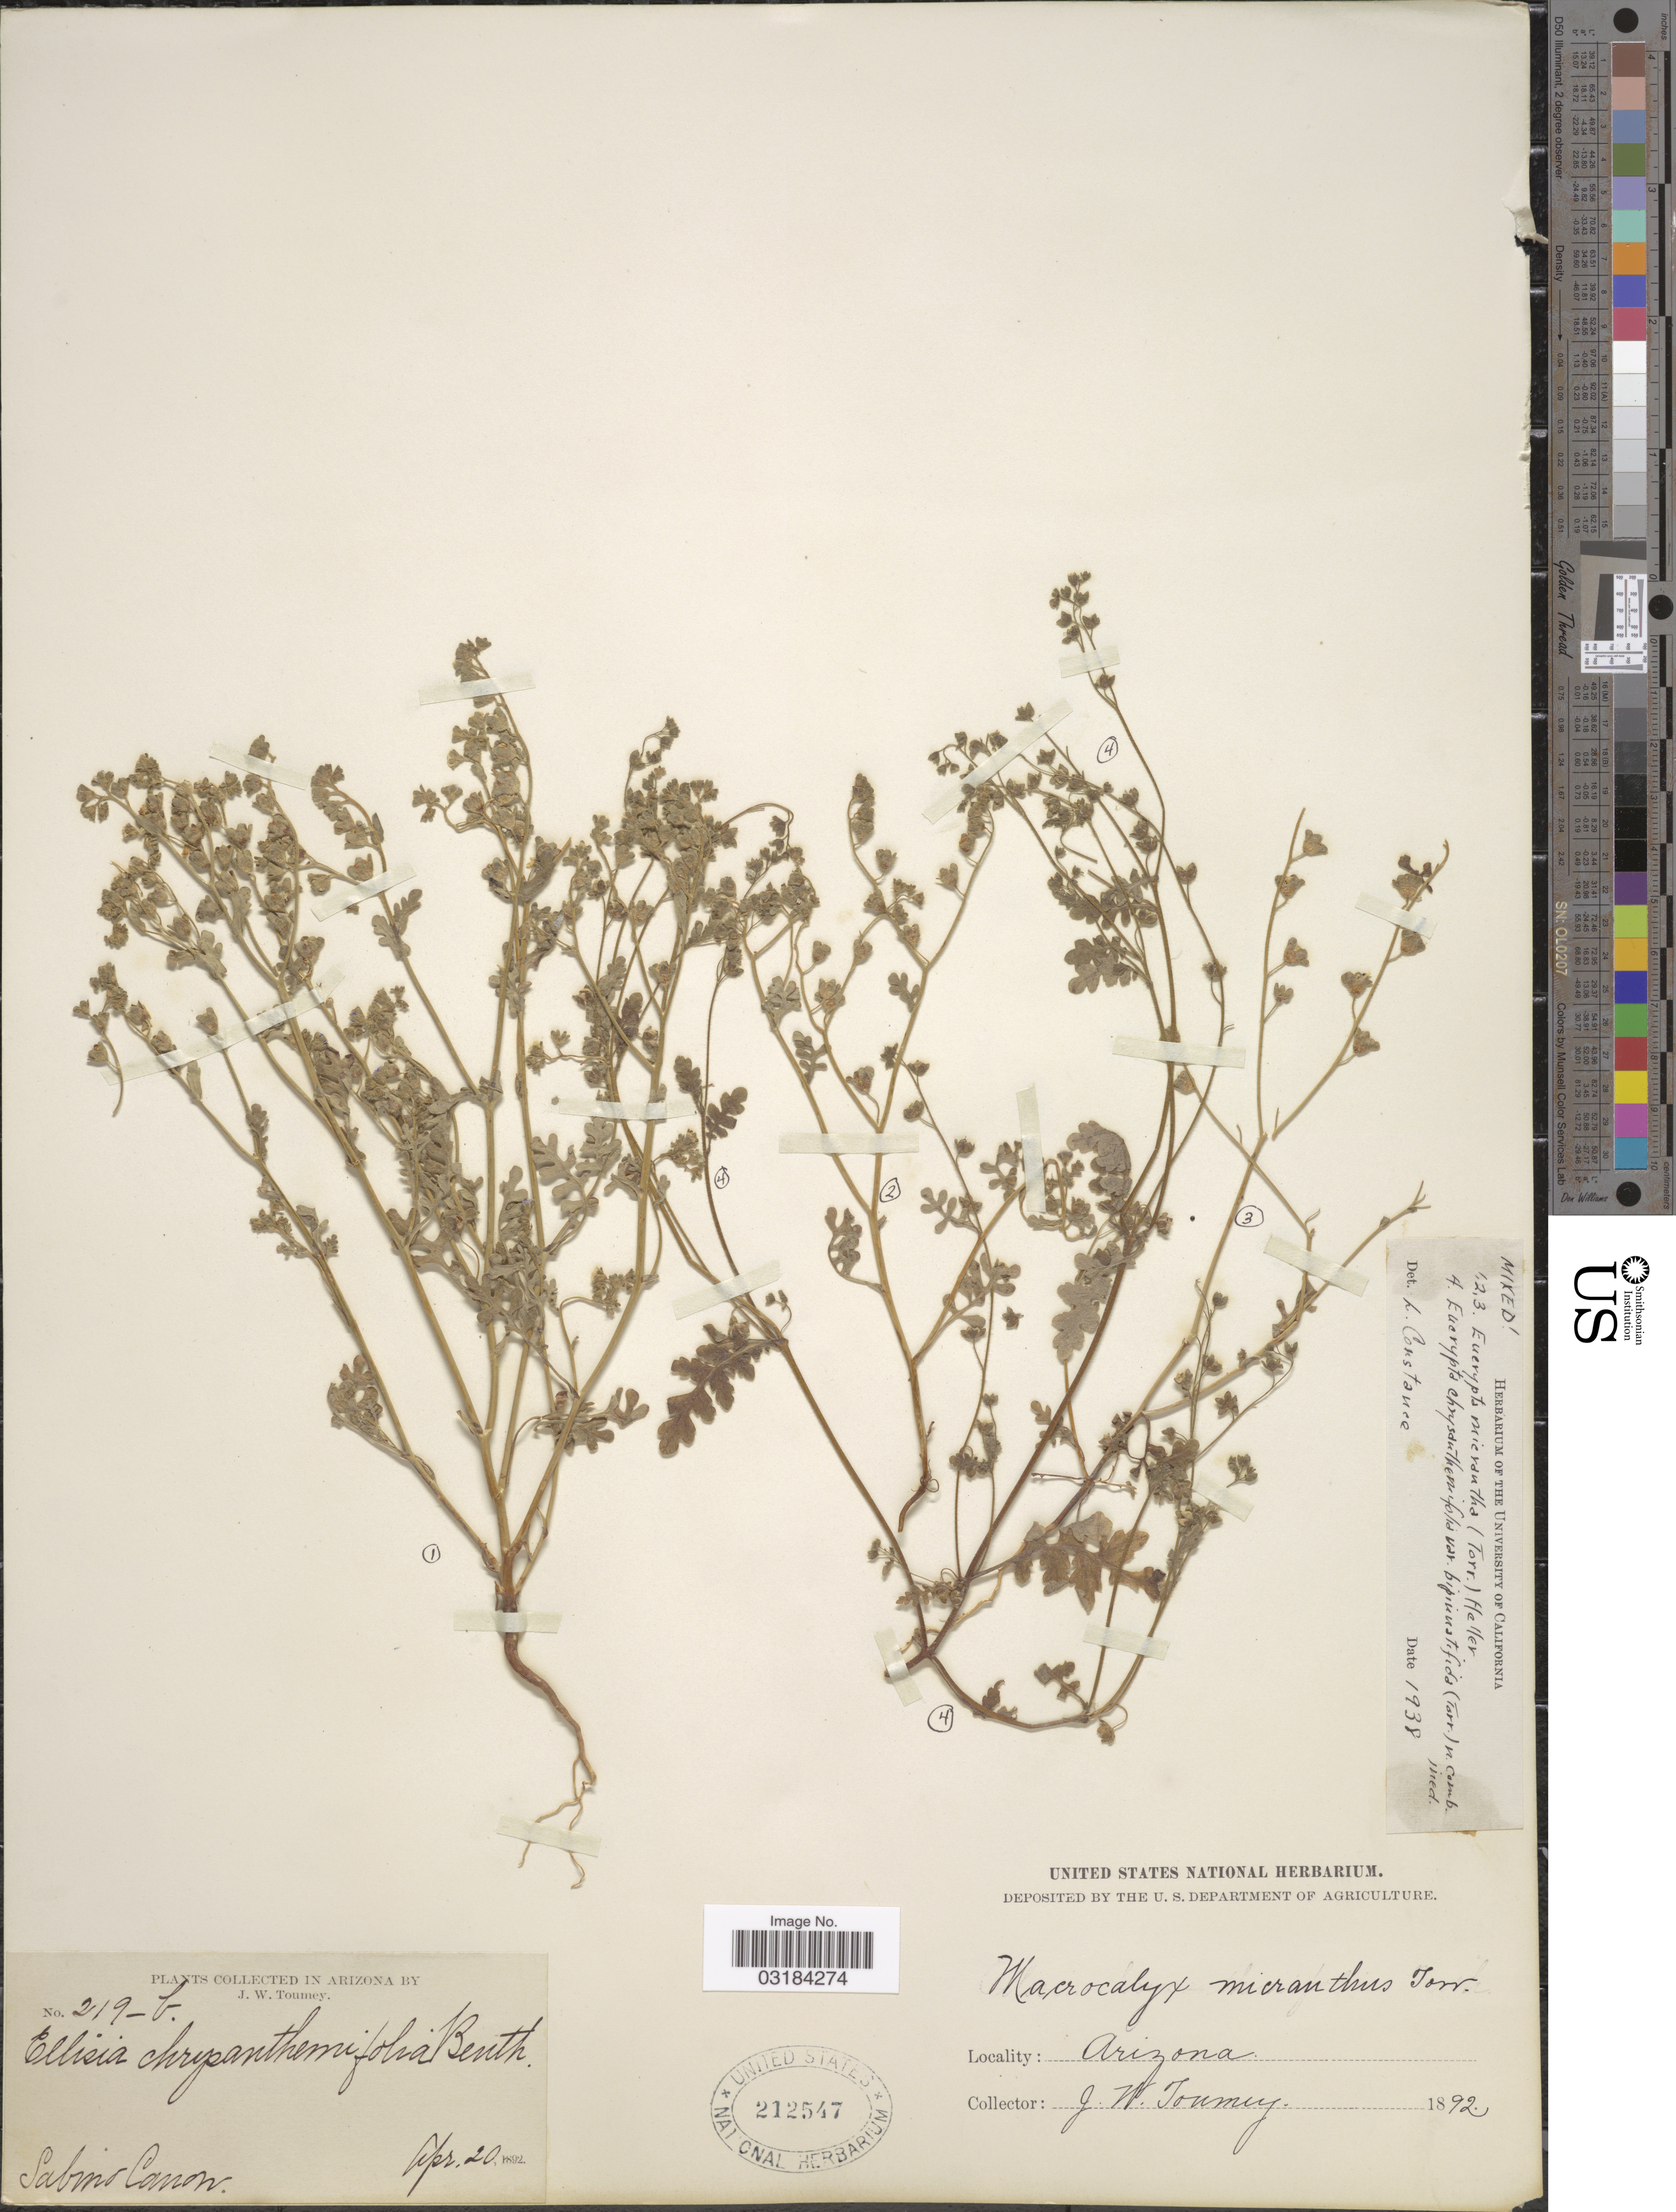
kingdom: Plantae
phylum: Tracheophyta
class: Magnoliopsida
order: Boraginales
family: Hydrophyllaceae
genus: Eucrypta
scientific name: Eucrypta micrantha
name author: (Torr.) A. Heller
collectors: J. W. Toumey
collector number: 219-b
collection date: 1892-04-20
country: United States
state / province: Arizona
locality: Sabino Canon.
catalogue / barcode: US 212547